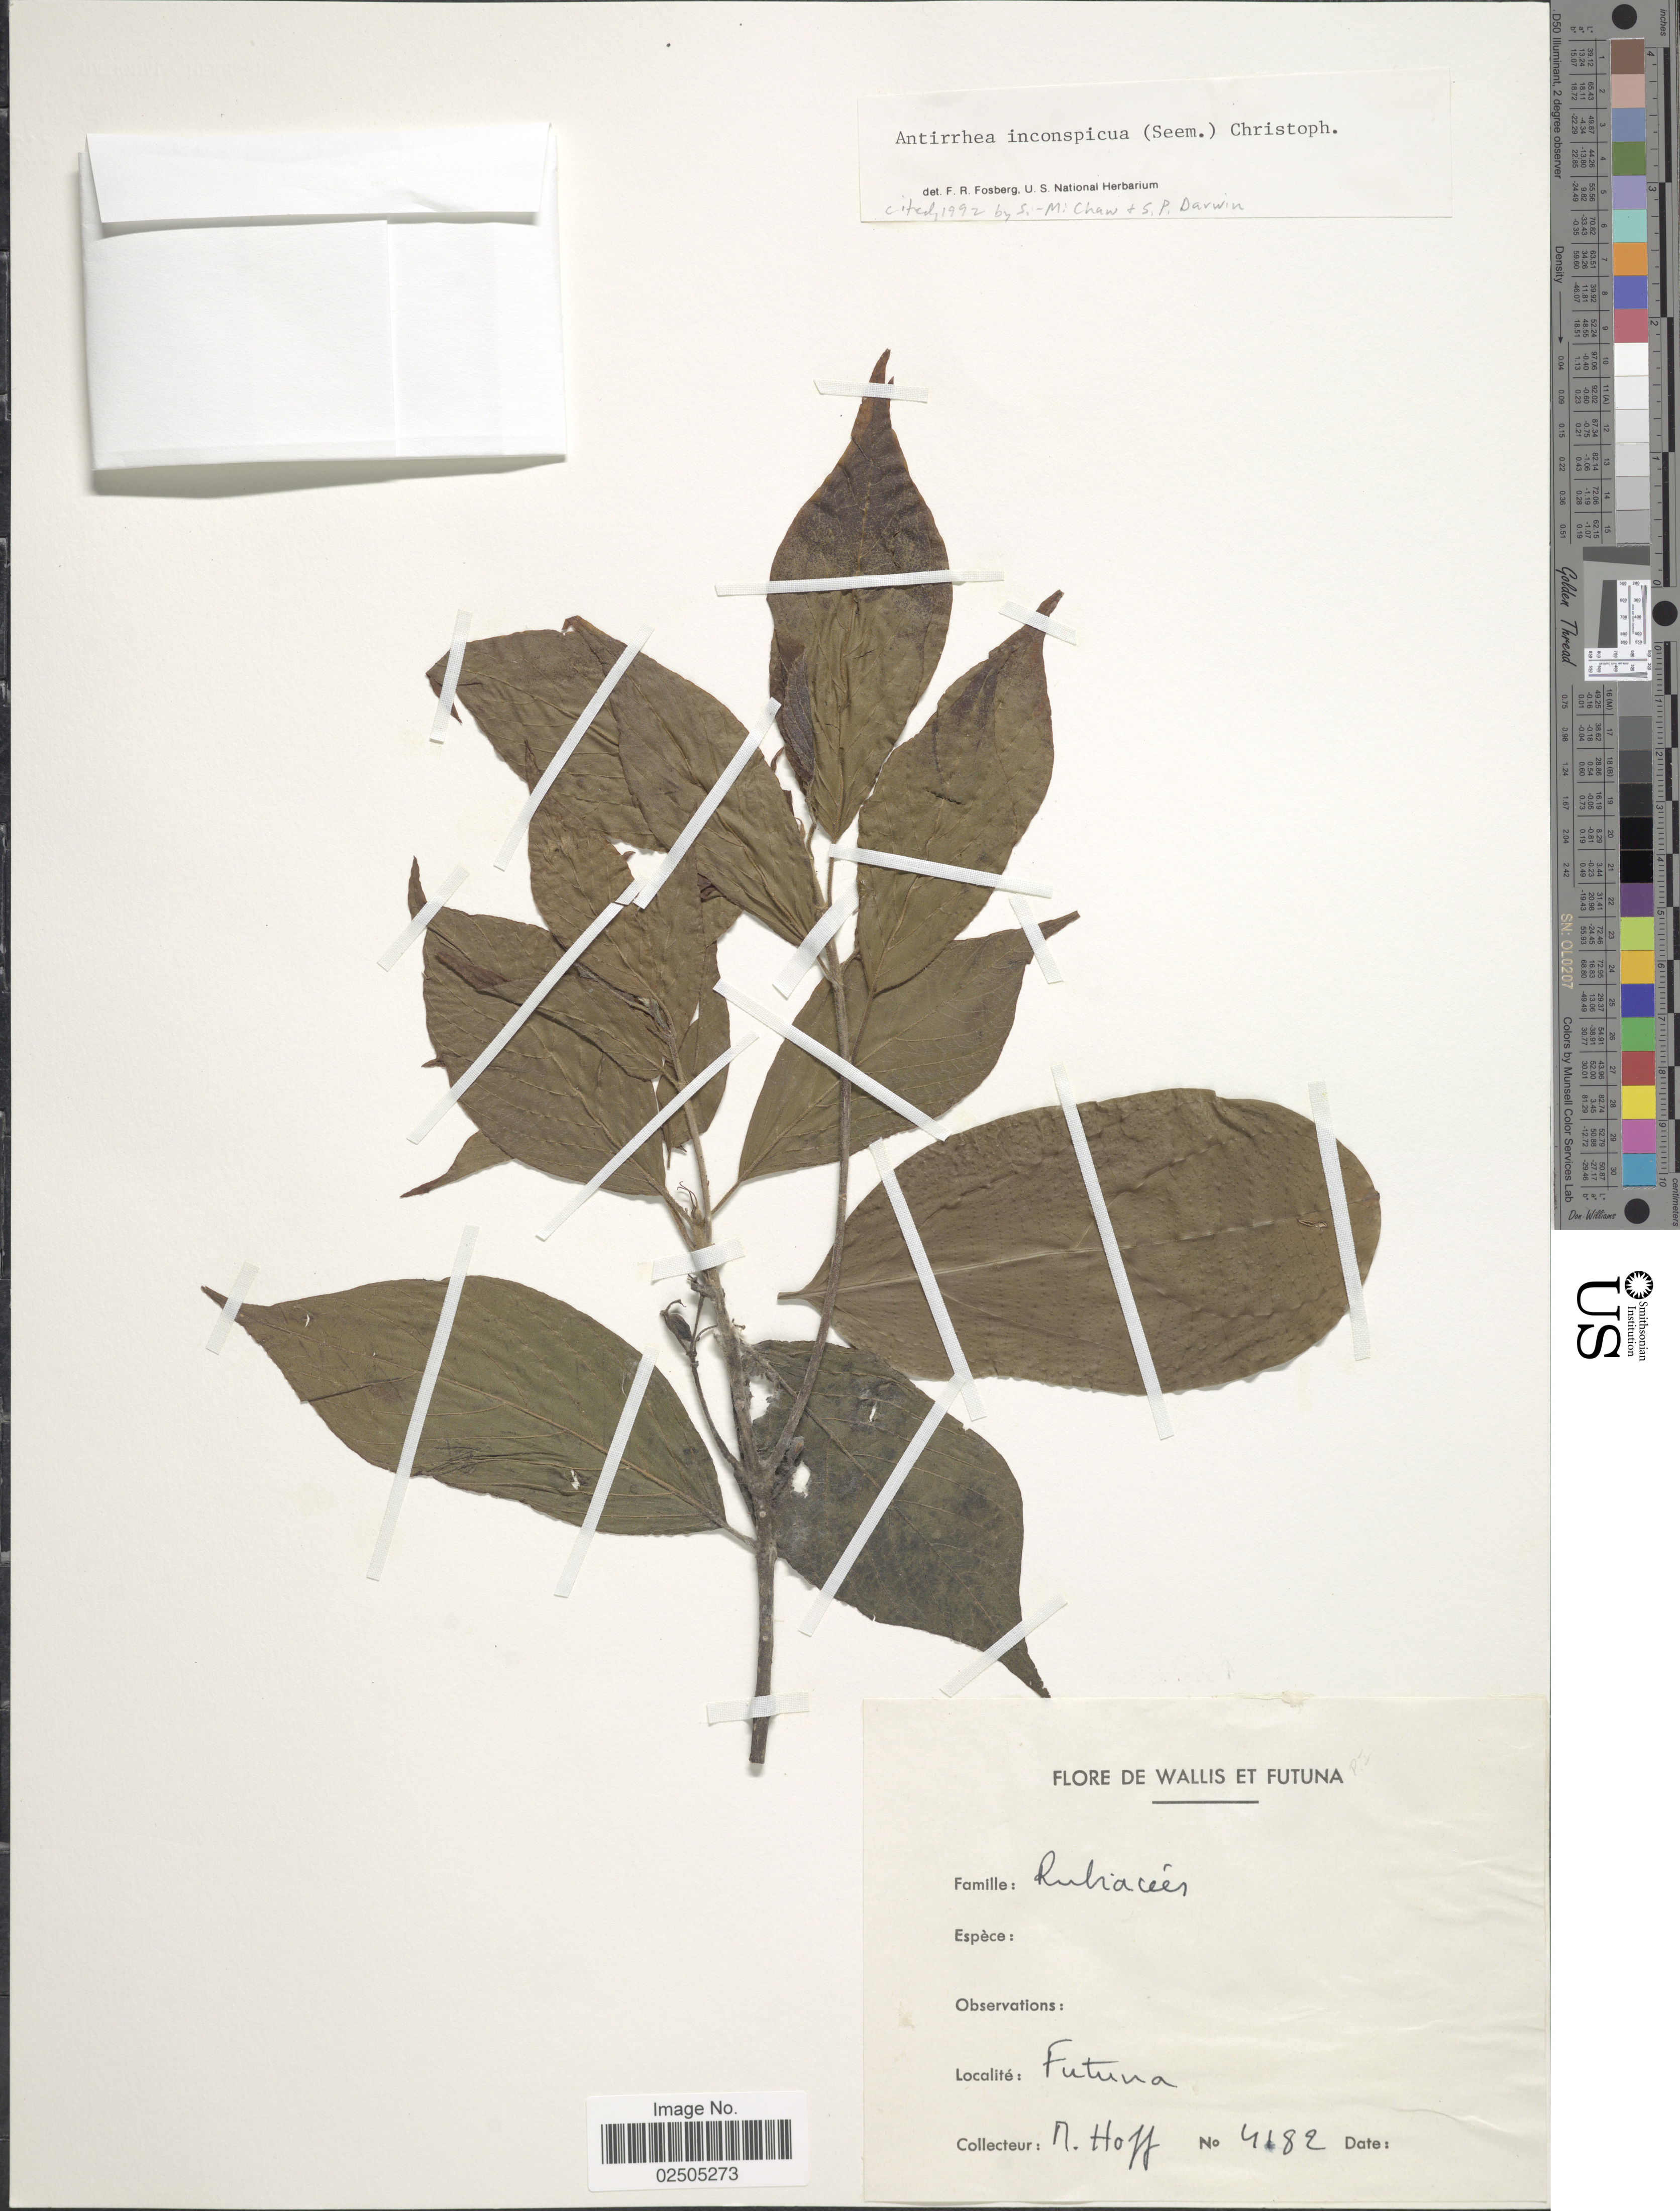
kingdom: Plantae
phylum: Tracheophyta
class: Magnoliopsida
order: Gentianales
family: Rubiaceae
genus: Antirhea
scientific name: Antirhea inconspicua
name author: (Seem.) Christoph.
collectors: N. Hoff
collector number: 4182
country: Wallis and Futuna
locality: Futuna